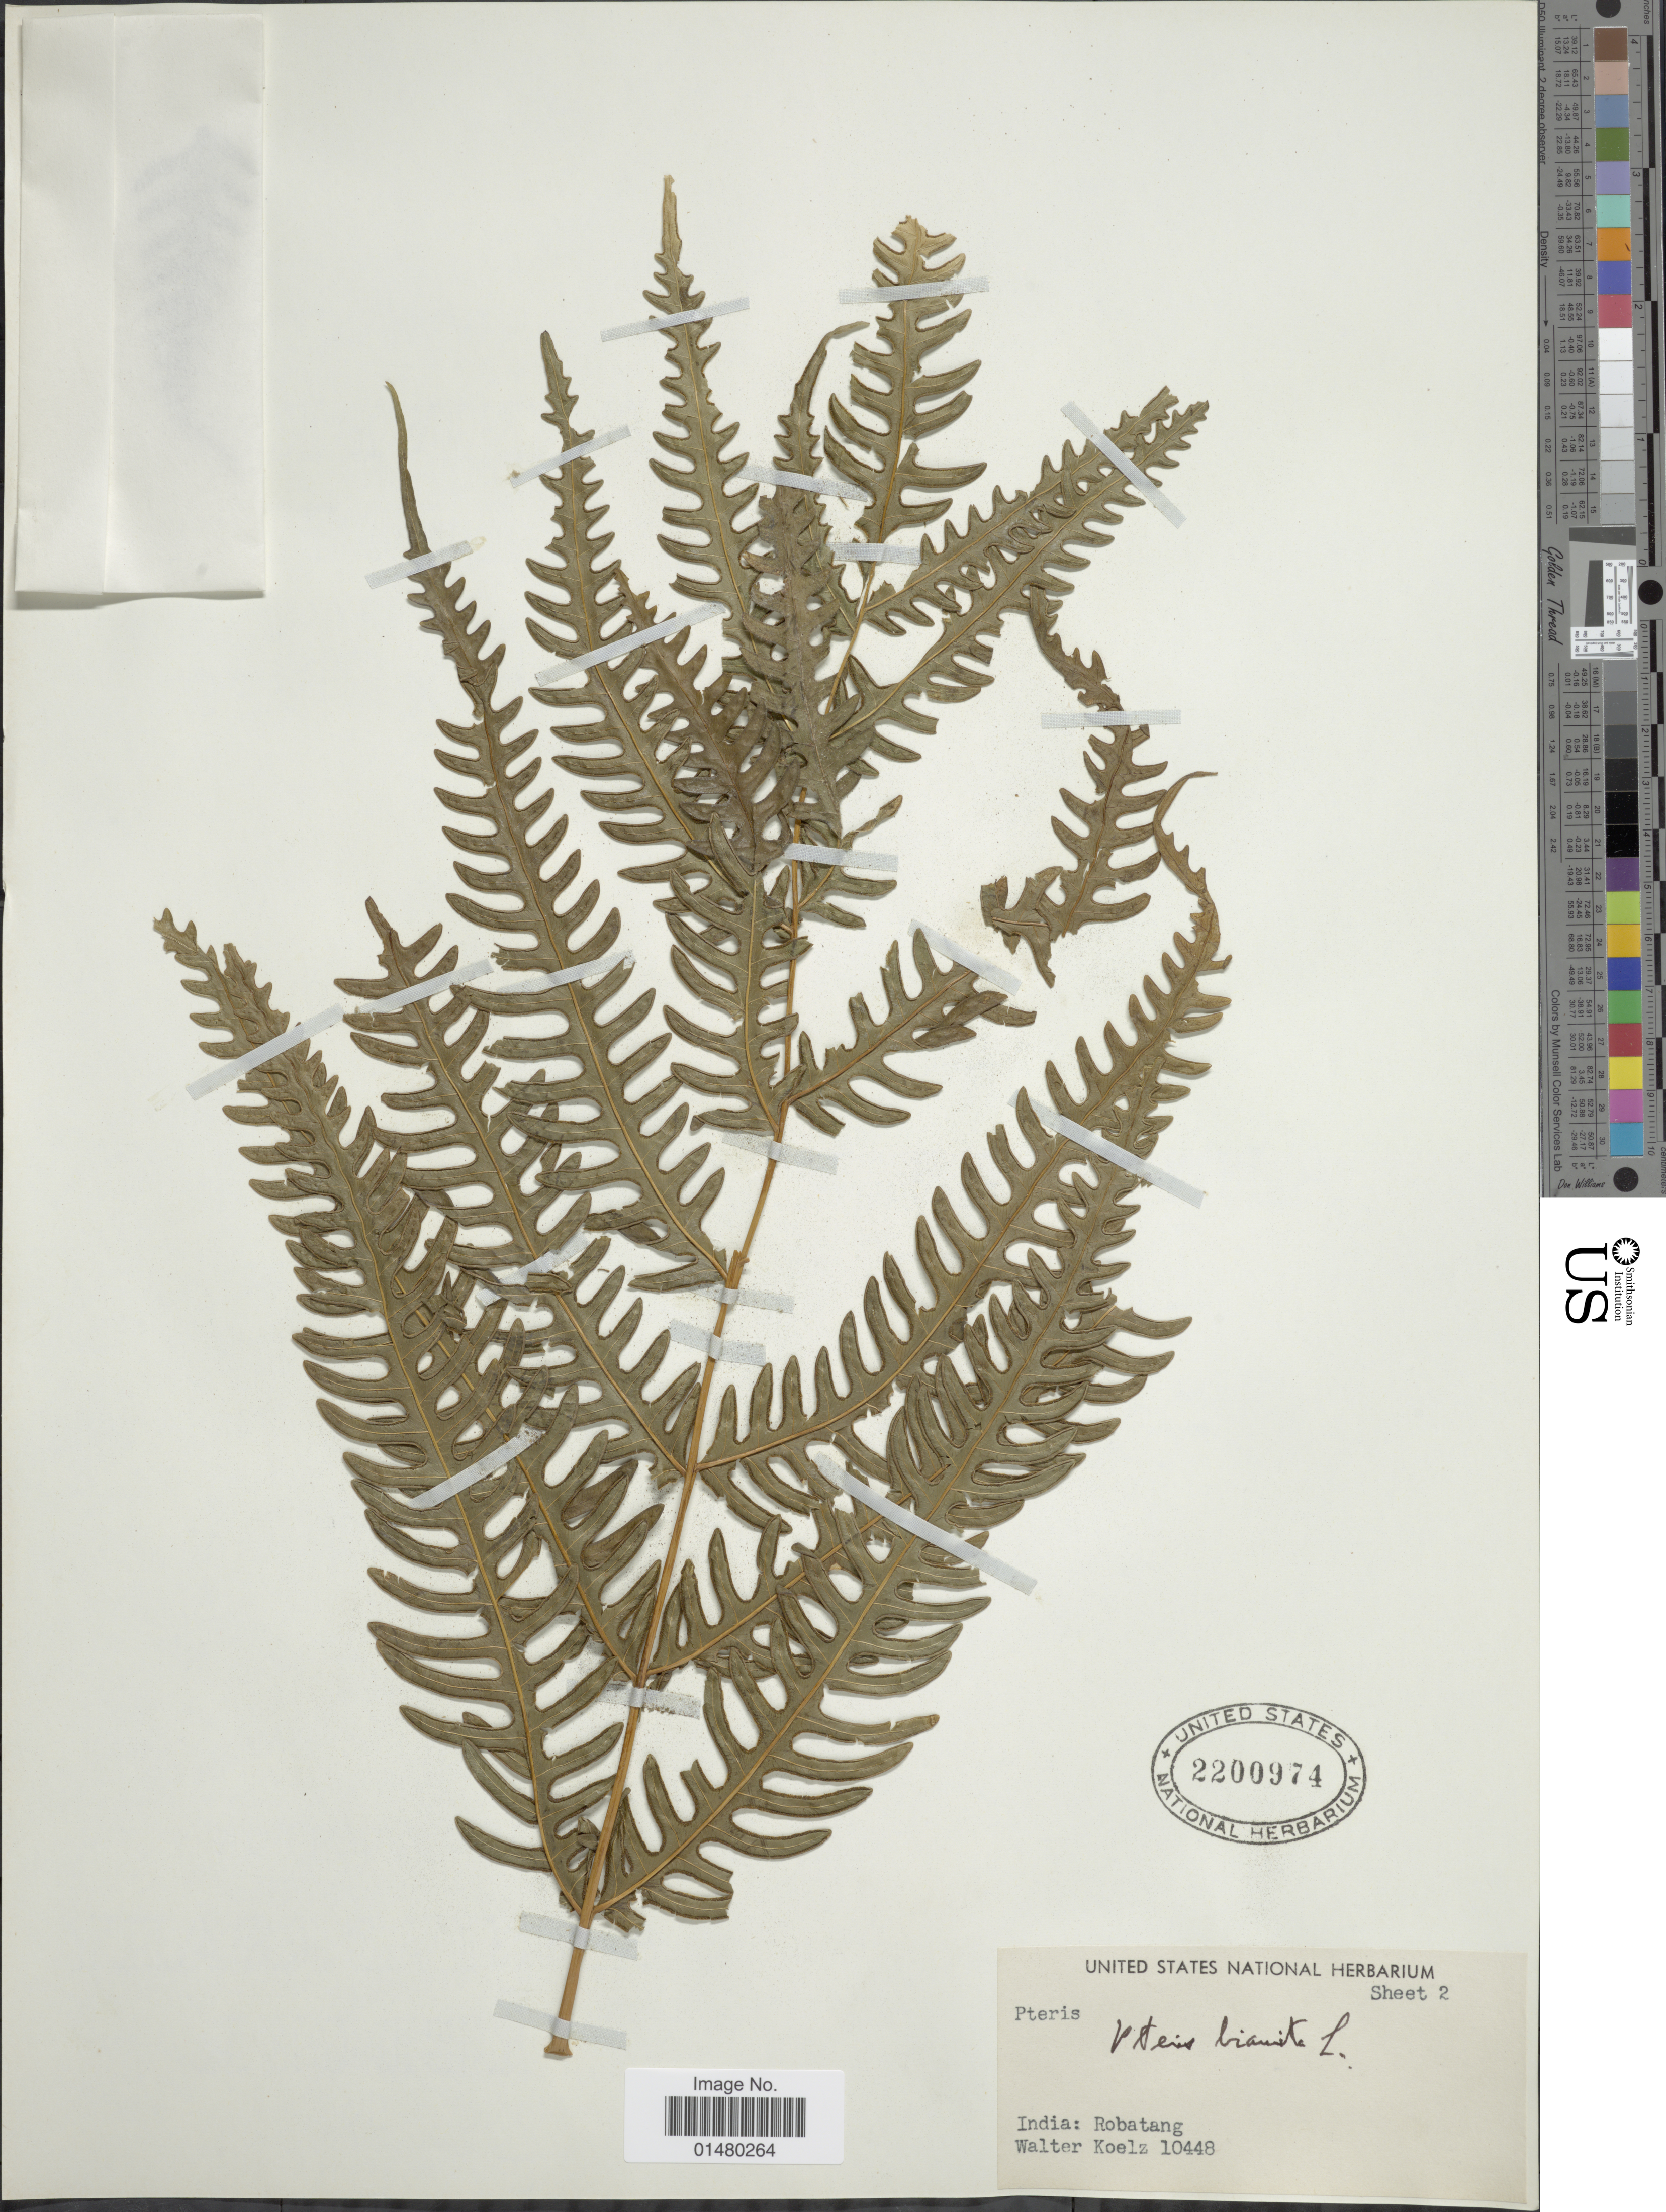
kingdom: Plantae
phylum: Tracheophyta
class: Polypodiopsida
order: Polypodiales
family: Pteridaceae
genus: Pteris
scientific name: Pteris biaurita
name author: L.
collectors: W. N. Koelz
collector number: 10448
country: India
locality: Robatang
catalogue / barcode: US 2200974